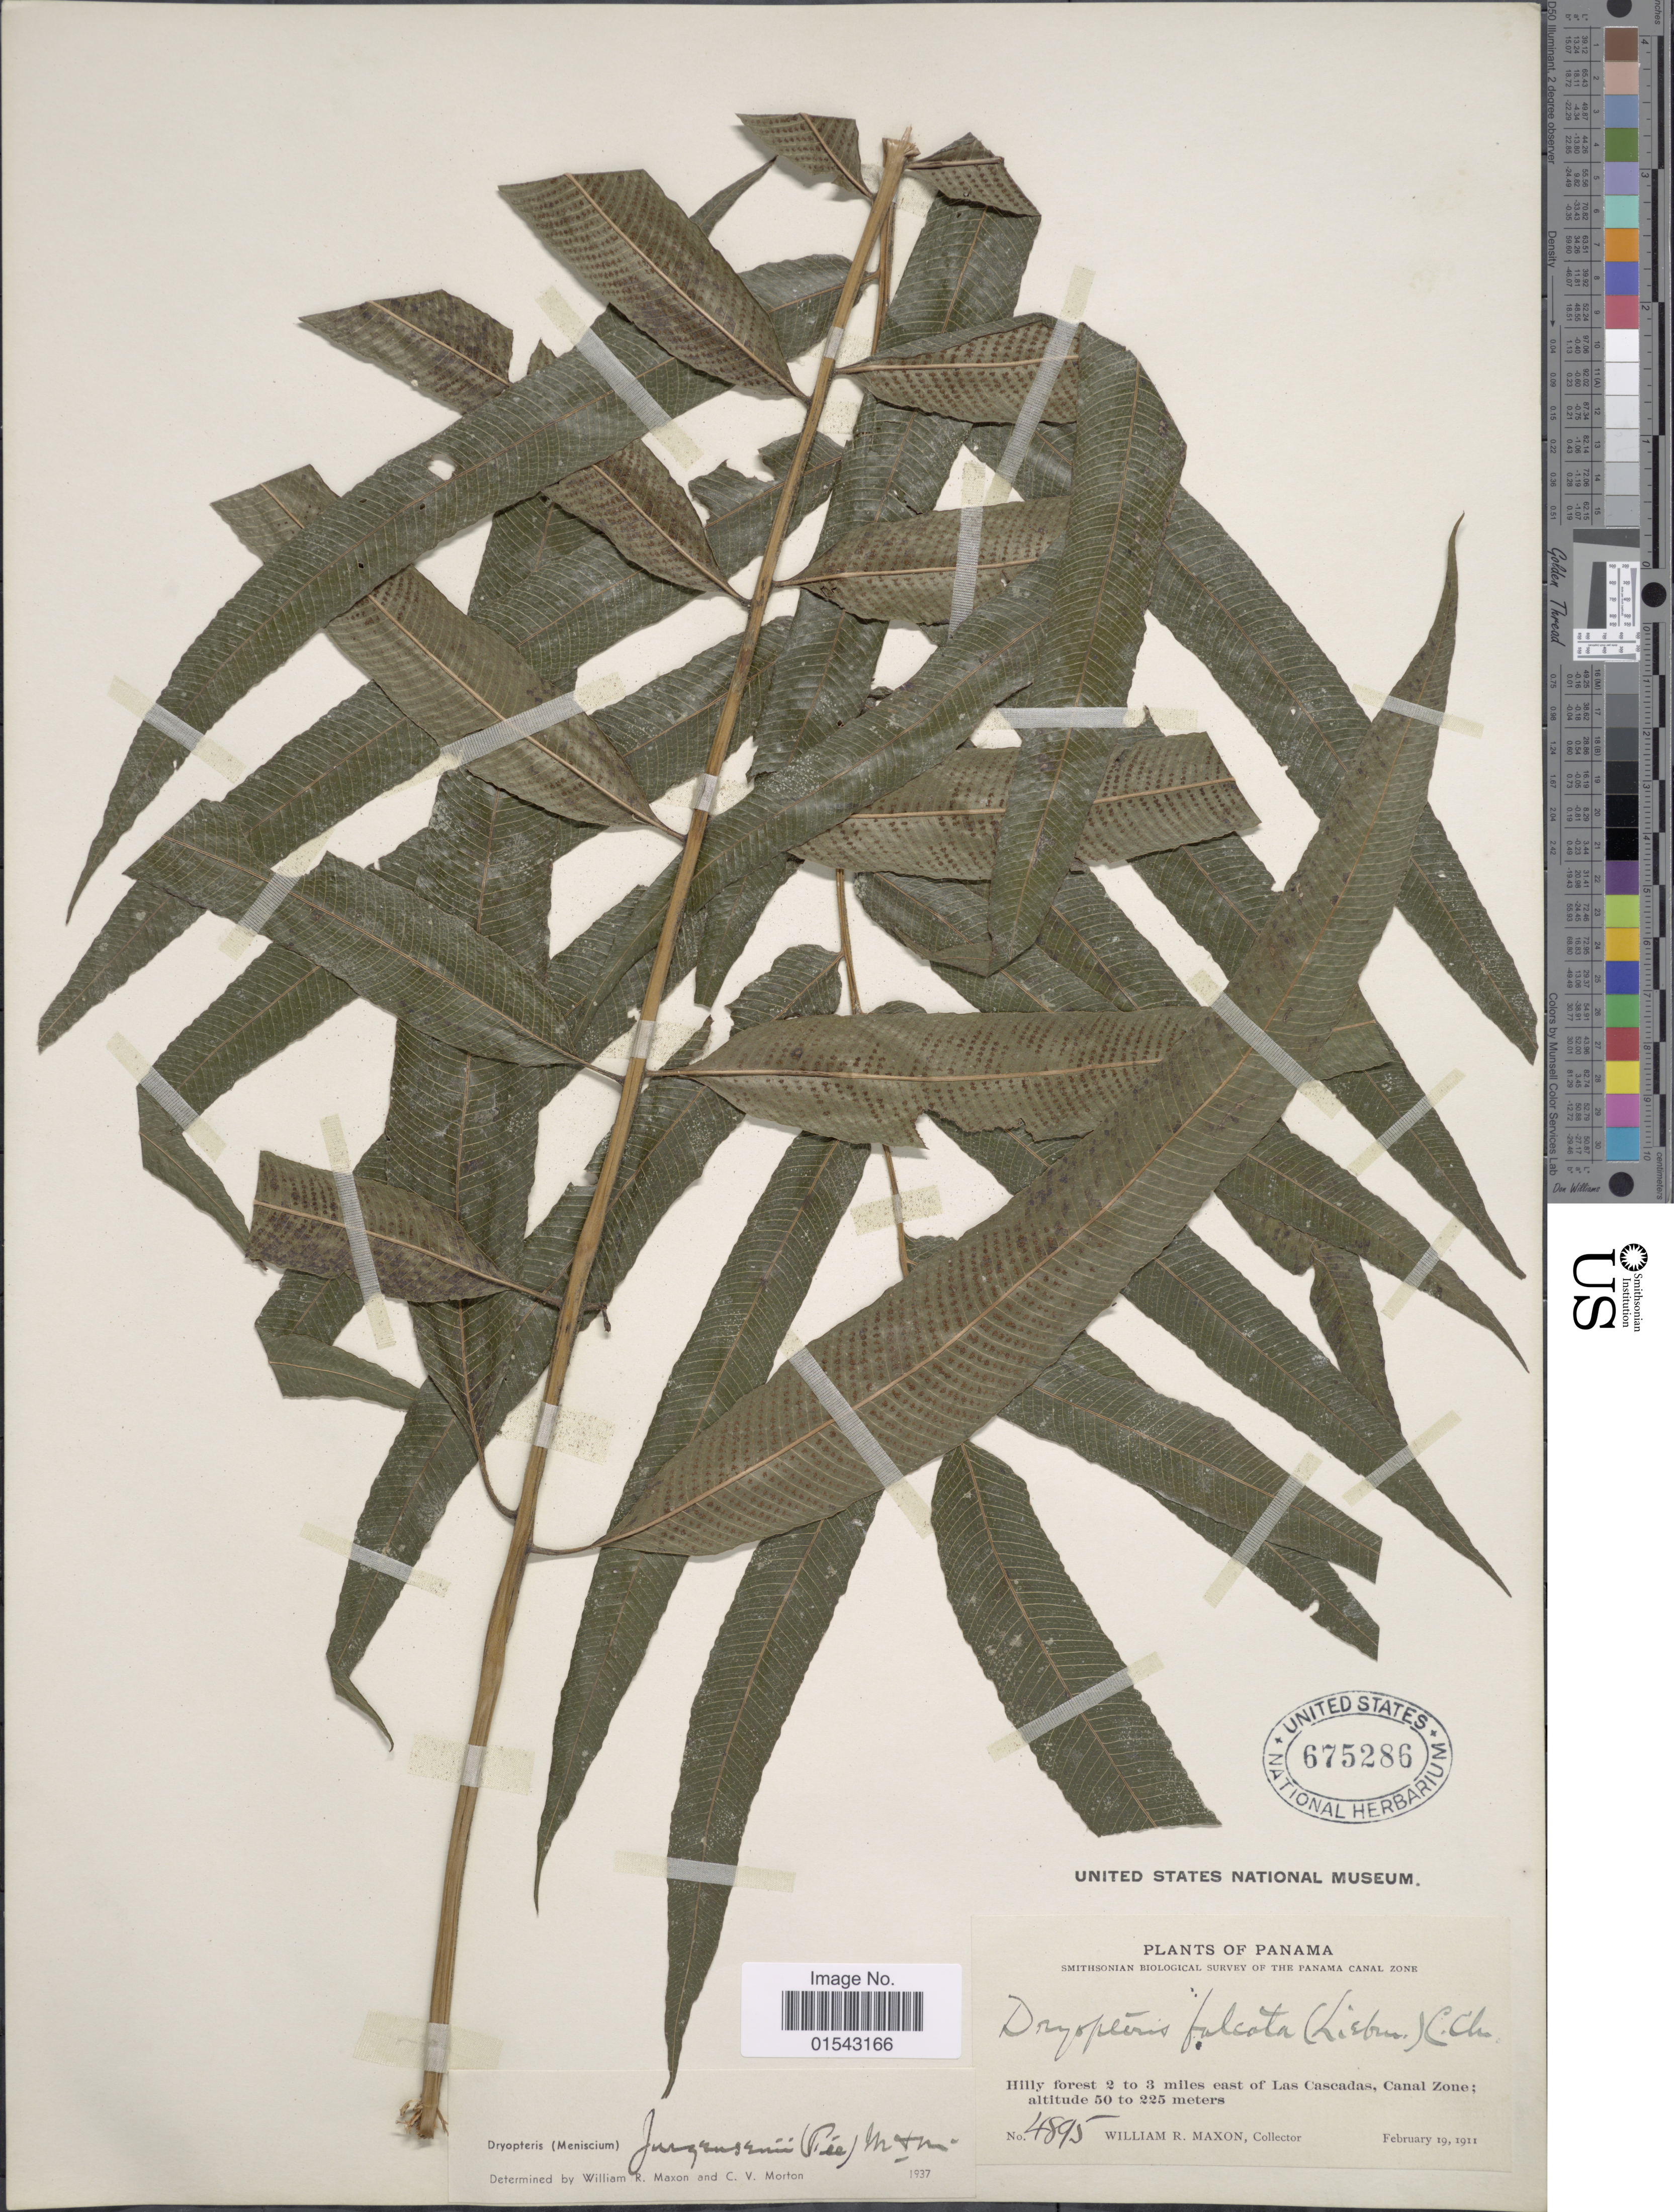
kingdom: Plantae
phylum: Tracheophyta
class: Polypodiopsida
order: Polypodiales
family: Thelypteridaceae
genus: Meniscium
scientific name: Meniscium falcatum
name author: Liebm.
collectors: W. R. Maxon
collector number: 4895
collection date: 1911-02-19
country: Panama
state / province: Colón / Panamá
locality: Panama, Hilly forest 2 to 3 miles east of Las Cascadas, Canal Zone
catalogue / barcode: US 675286